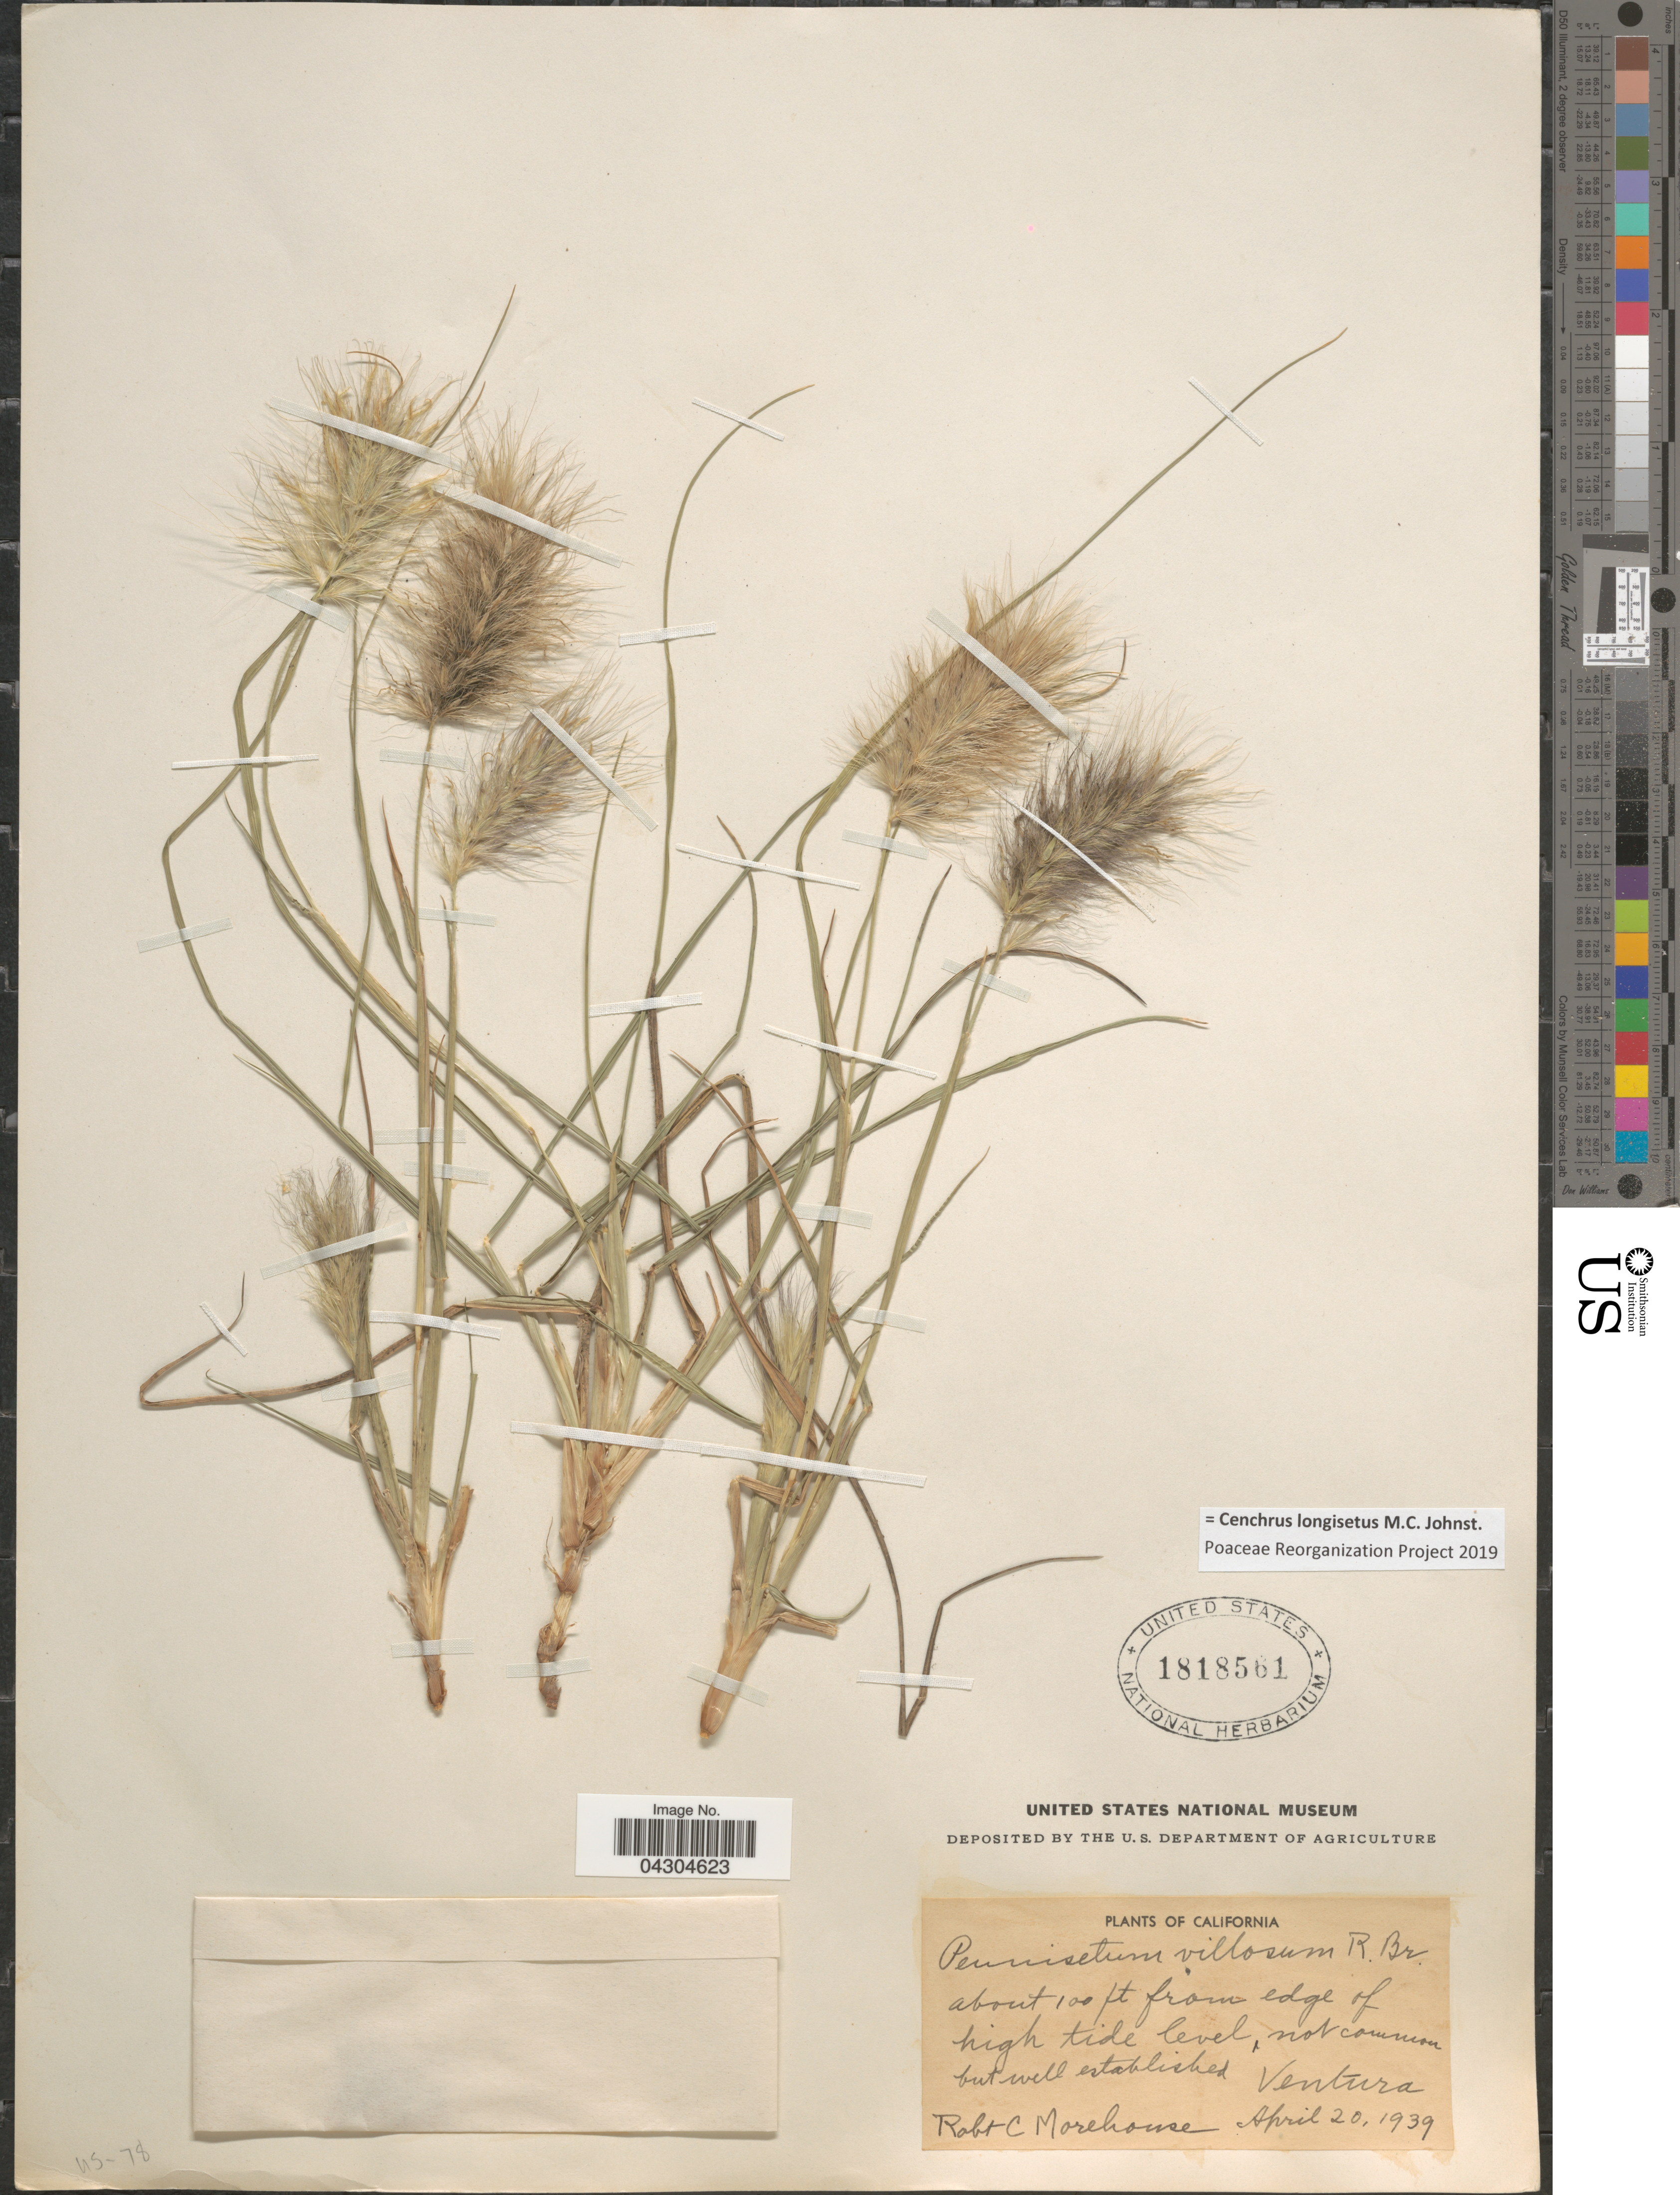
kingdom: Plantae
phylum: Tracheophyta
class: Liliopsida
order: Poales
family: Poaceae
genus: Cenchrus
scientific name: Cenchrus longisetus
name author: M.C. Johnst.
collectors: R. Morehouse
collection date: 1939-04-20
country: United States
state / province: California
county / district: Ventura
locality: Ventura.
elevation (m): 30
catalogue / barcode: US 1818561